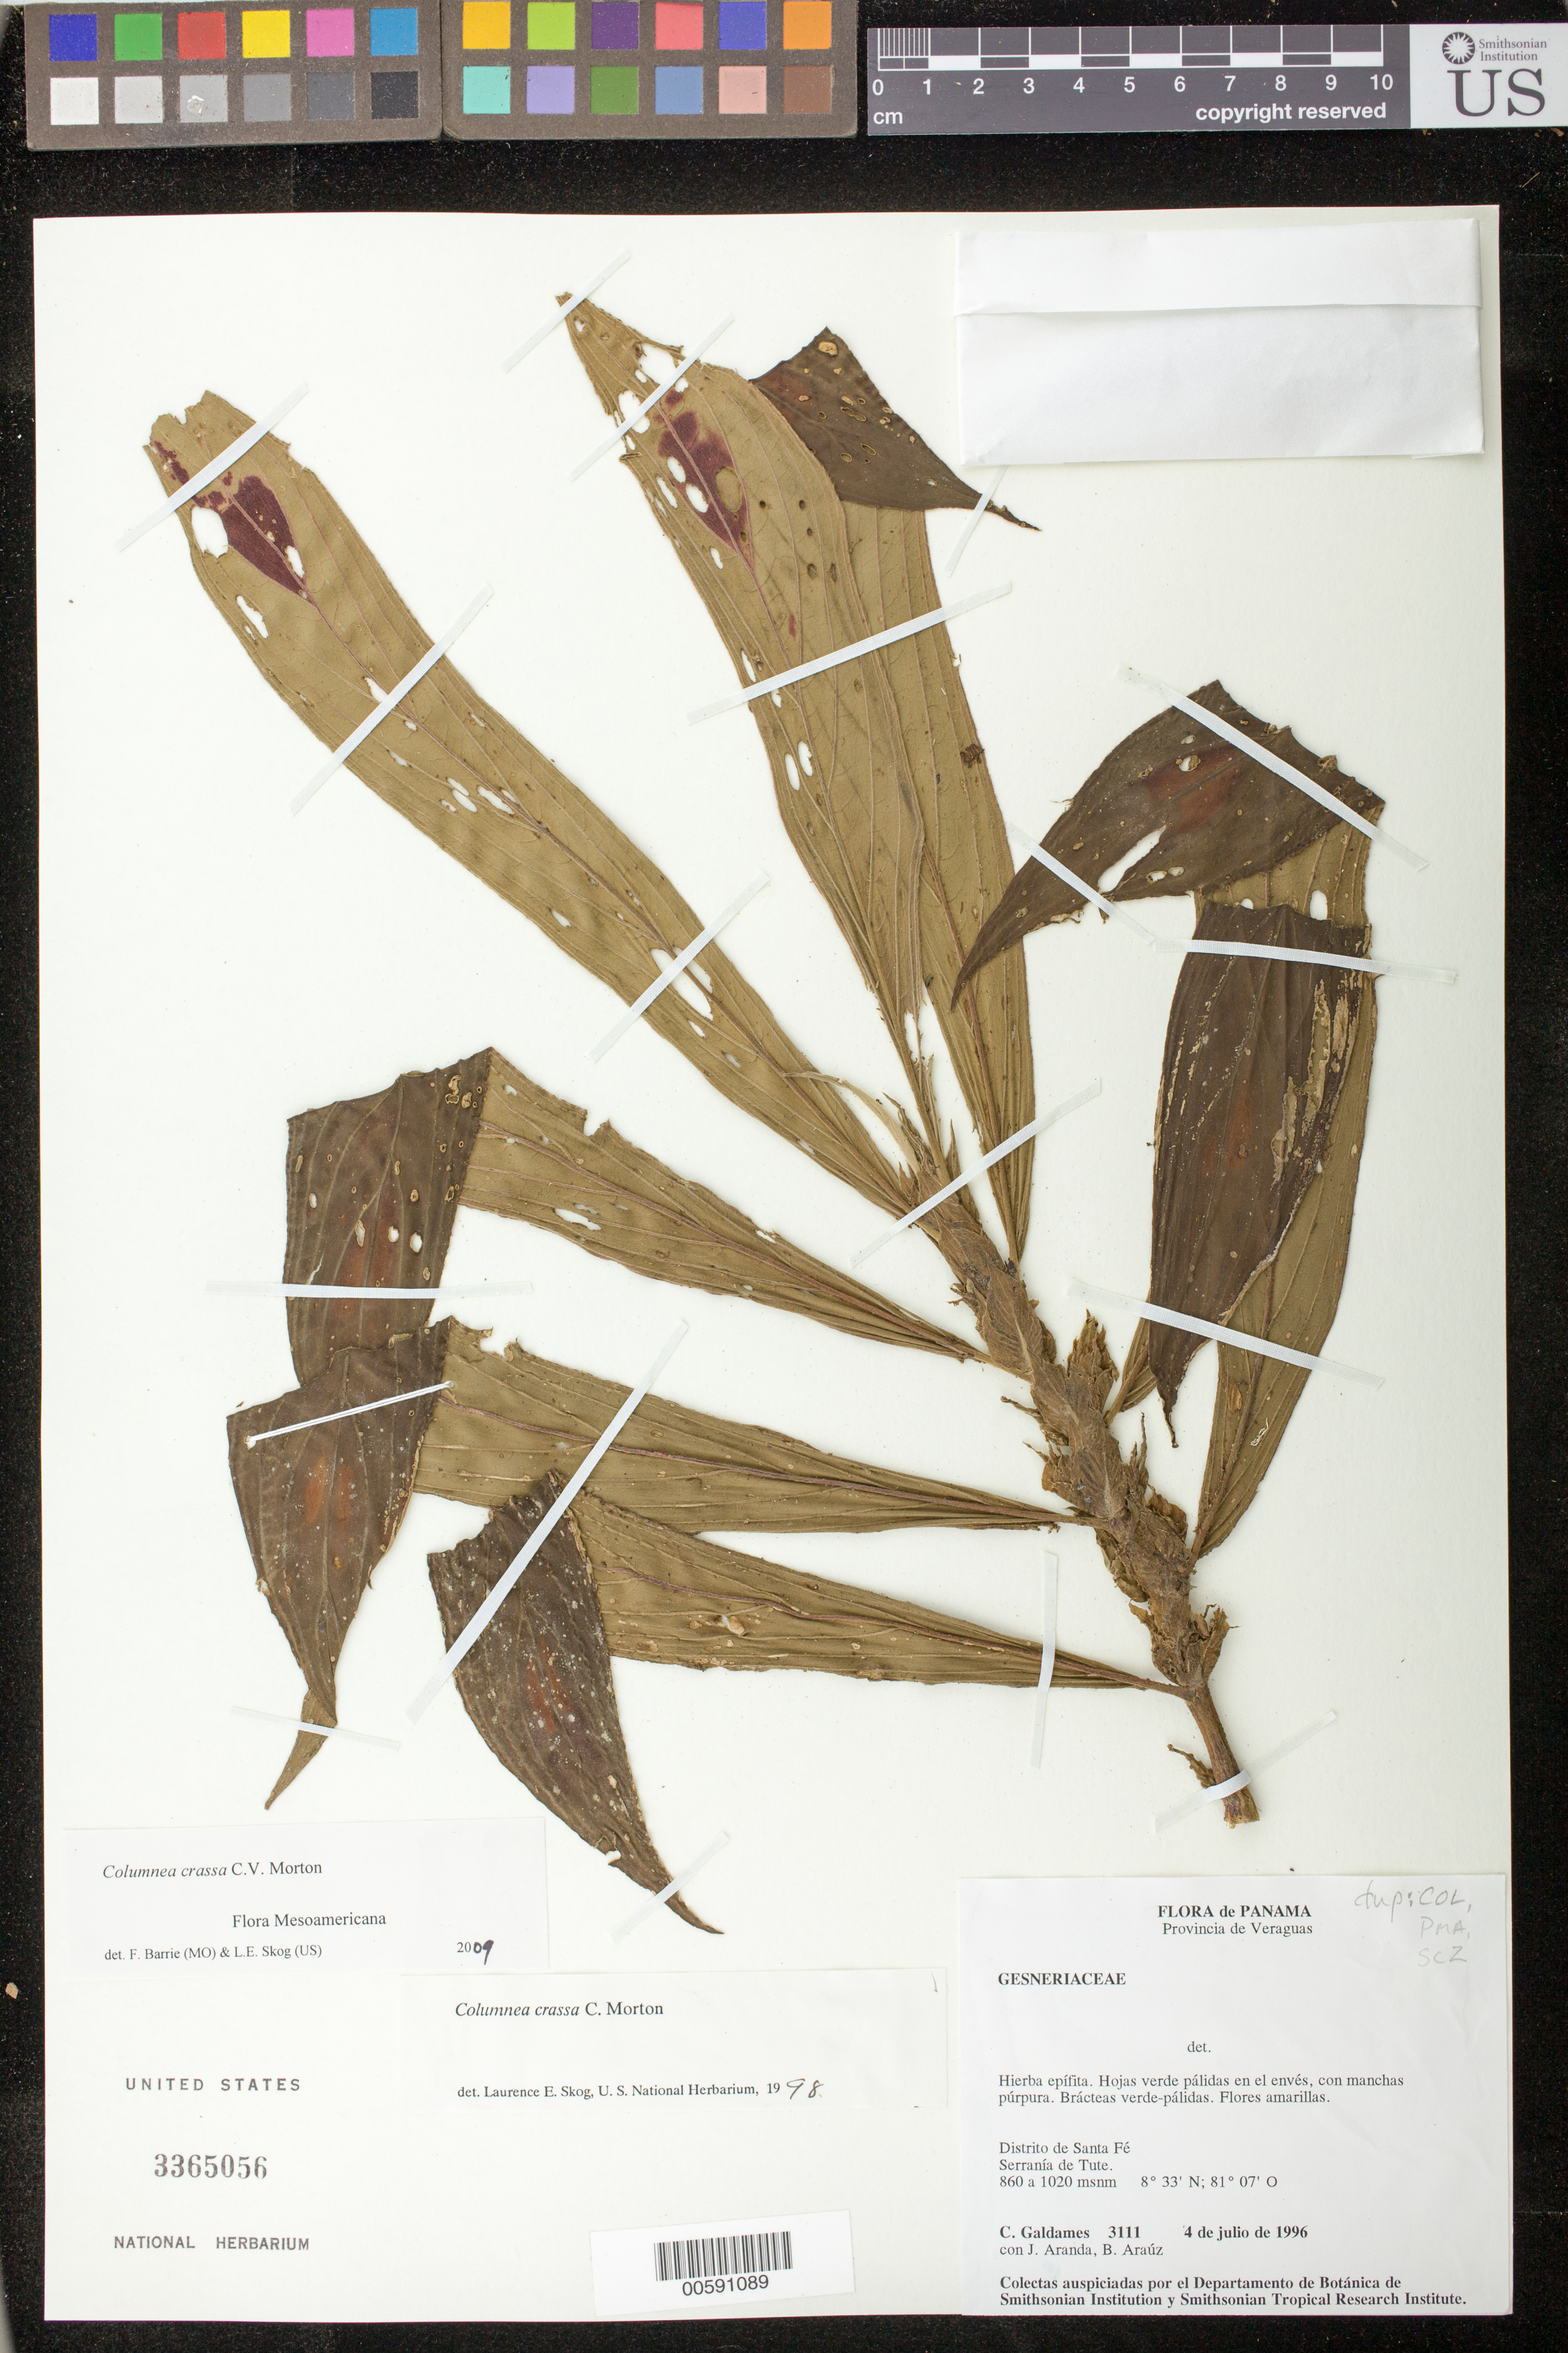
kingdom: Plantae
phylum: Tracheophyta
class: Magnoliopsida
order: Lamiales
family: Gesneriaceae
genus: Columnea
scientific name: Columnea crassa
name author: C.V. Morton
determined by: Clark, J. L., (SEL), The Marie Selby Botanical Garden (UNITED STATES)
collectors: C. Galdames, J. Aranda & B. Araúz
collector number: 3111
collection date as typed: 04 Jul 1996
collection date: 1996-07-04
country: Panama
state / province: Veraguas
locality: Distrito de Santa Fé; Serranía de Tute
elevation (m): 860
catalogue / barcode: US 3365056